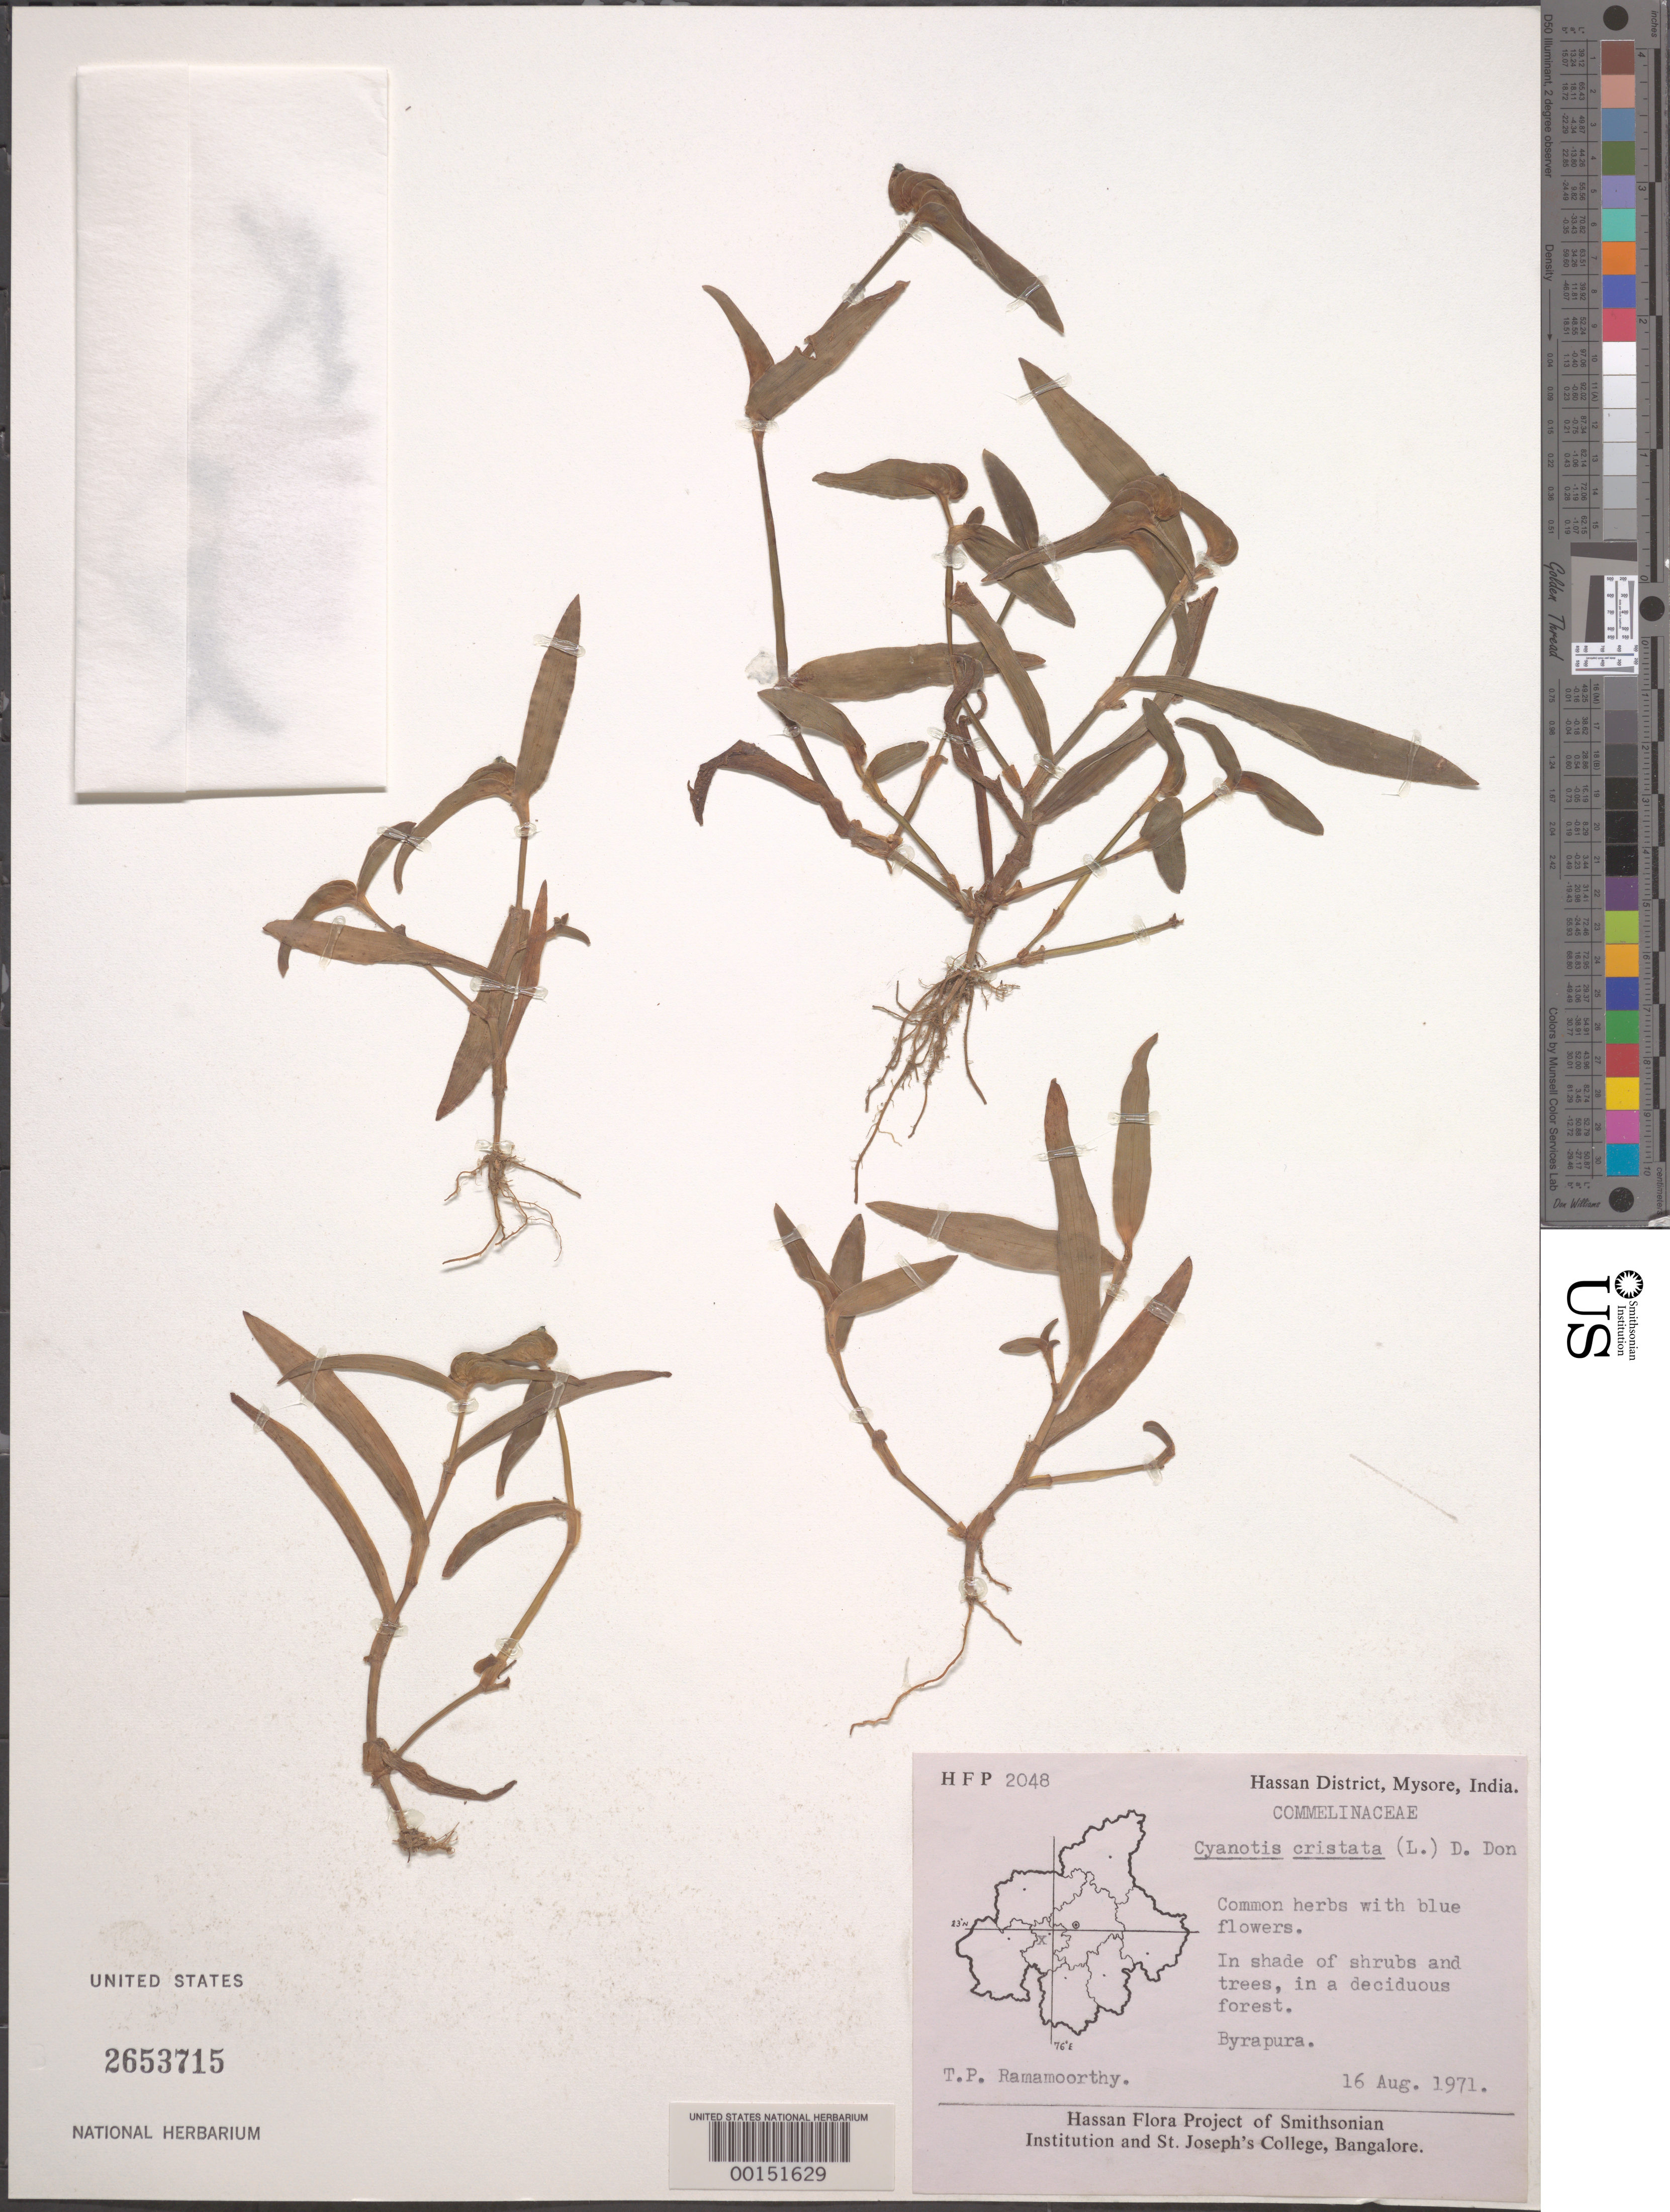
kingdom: Plantae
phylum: Tracheophyta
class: Liliopsida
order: Commelinales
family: Commelinaceae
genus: Cyanotis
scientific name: Cyanotis cristata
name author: (L.) D. Don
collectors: T. P. Ramamoorthy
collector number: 2048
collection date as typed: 16 Aug 1971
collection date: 1971-08-16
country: India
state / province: Karnataka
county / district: Hassan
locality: Byrapura, mysore state [mysore state = karnataka.]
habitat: Shade of shrubs; deciduous forest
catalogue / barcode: US 2653715